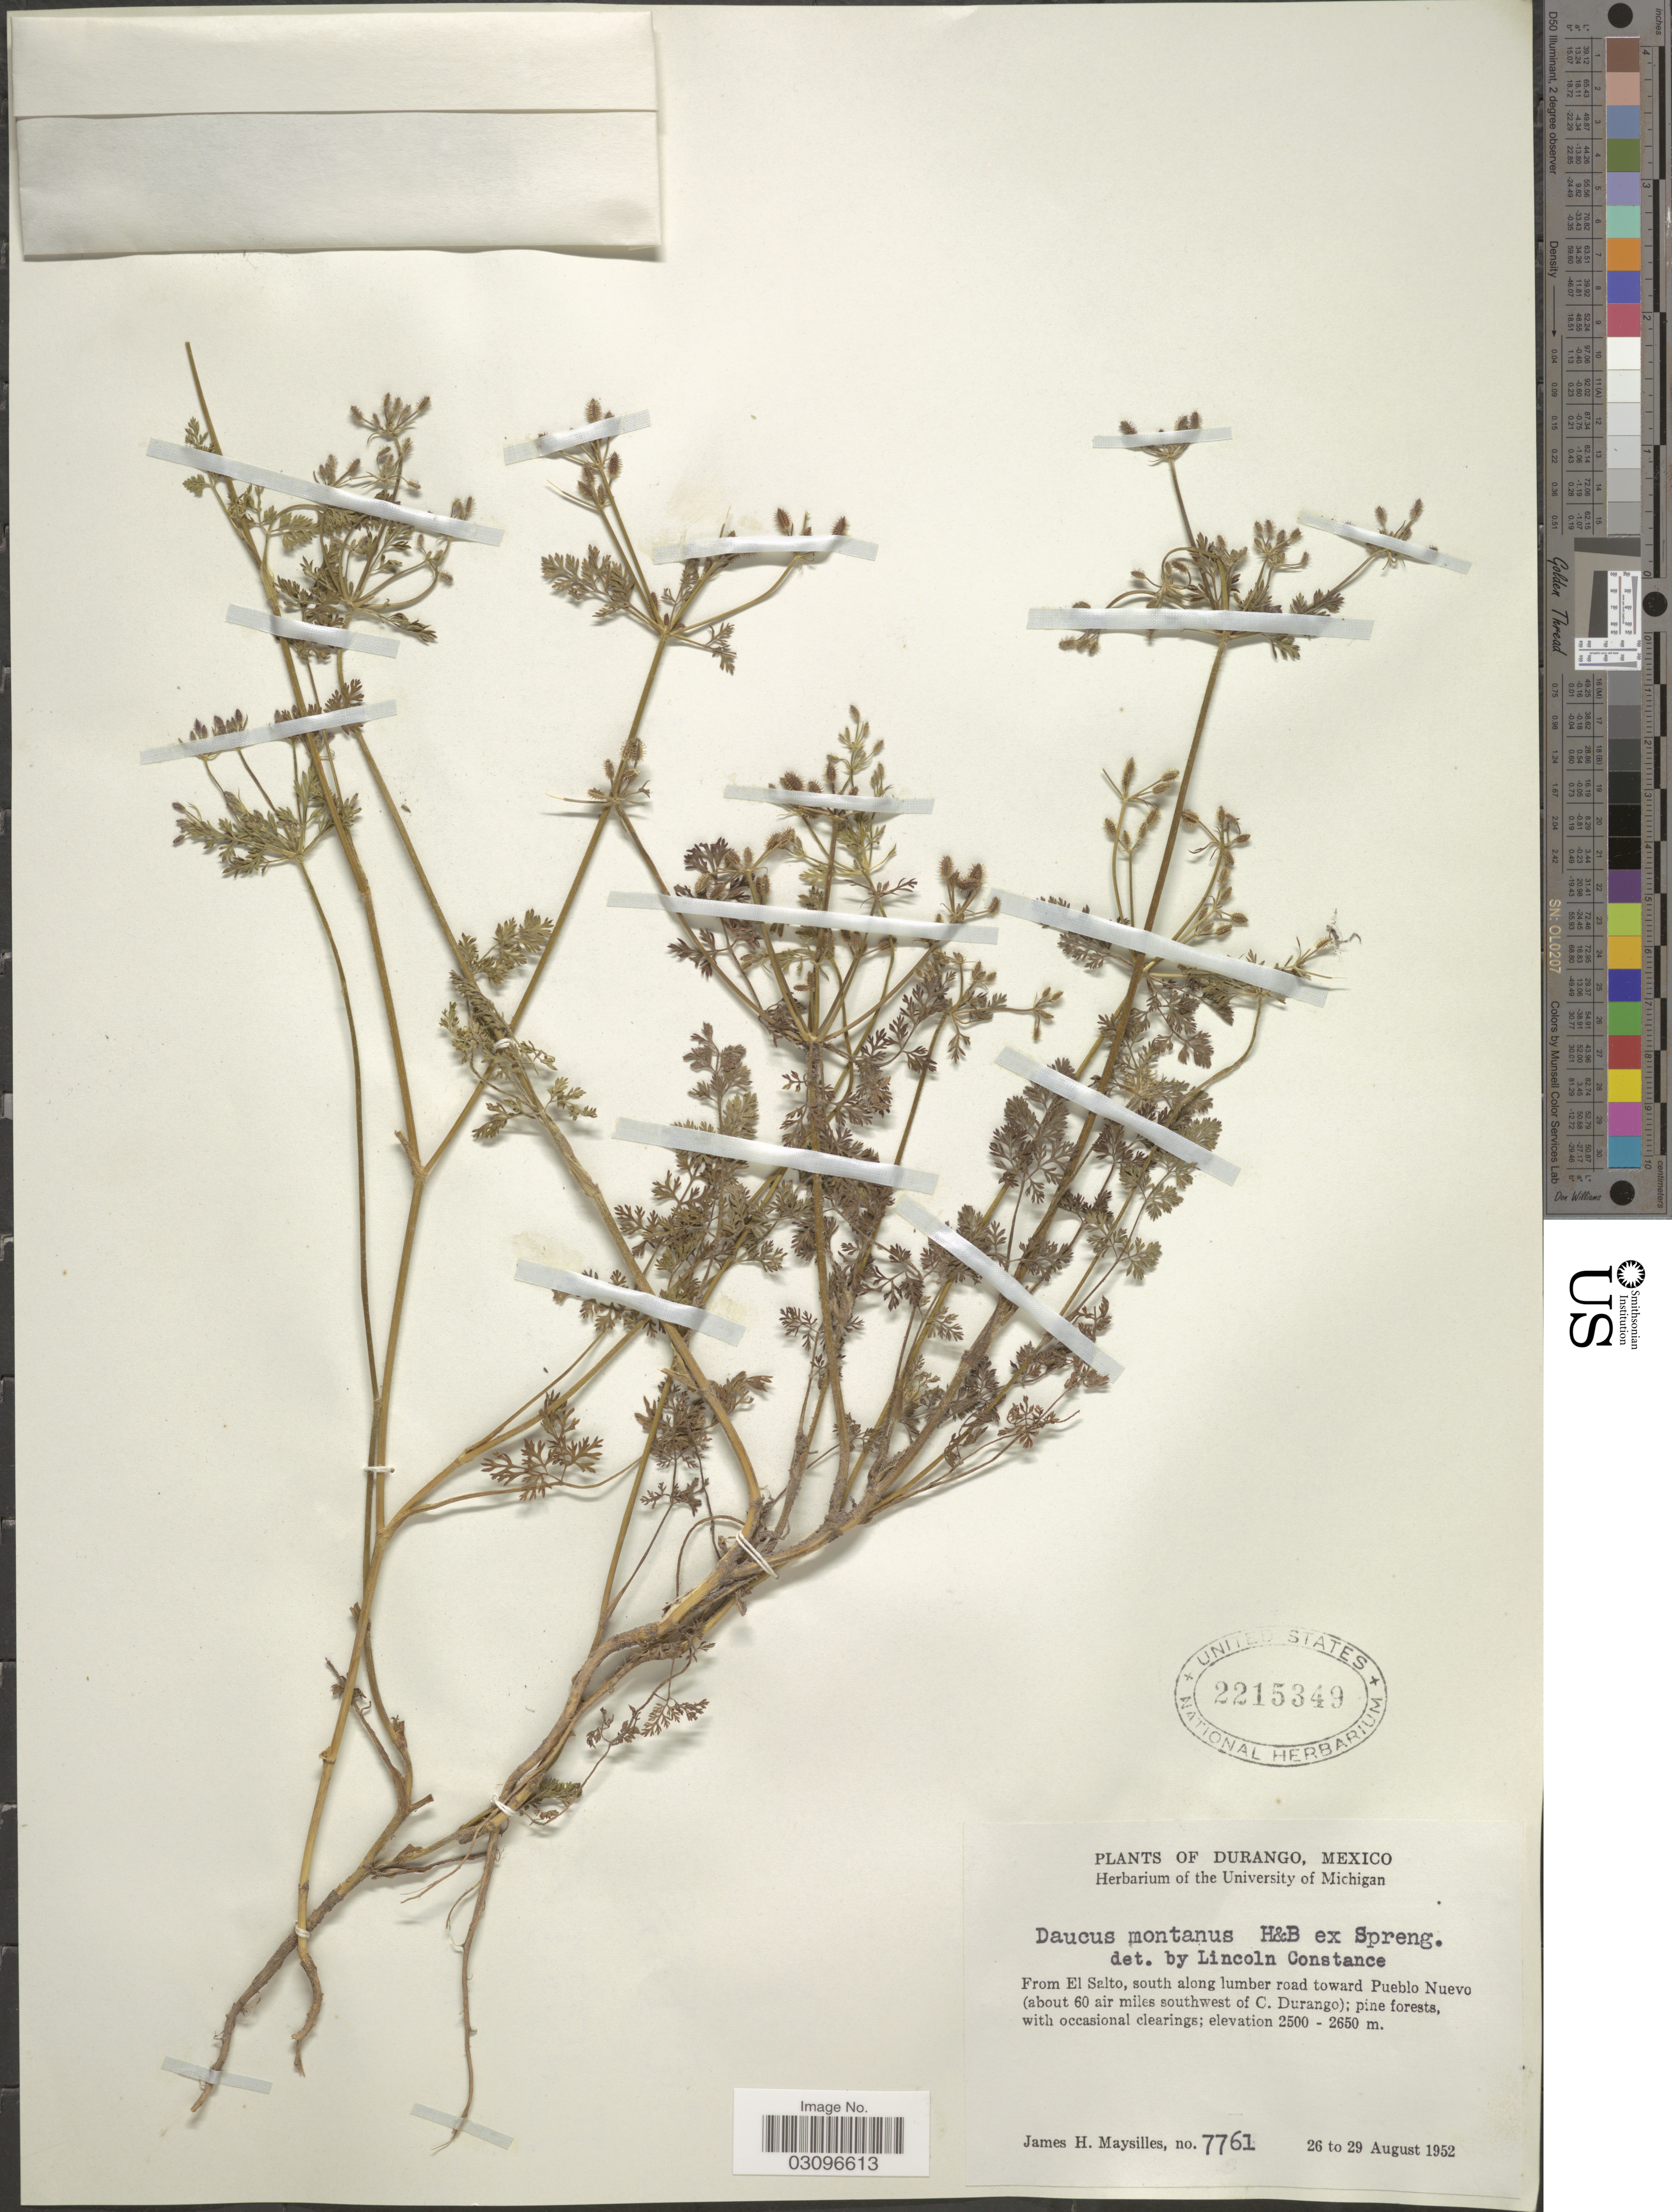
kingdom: Plantae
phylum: Tracheophyta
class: Magnoliopsida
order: Apiales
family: Apiaceae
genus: Daucus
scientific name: Daucus montanus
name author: Humb. & Bonpl. ex Spreng.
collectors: J. Maysilles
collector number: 7761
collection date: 1952-08-26/1952-08-29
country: Mexico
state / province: Durango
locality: From El Salto, south along lumber road toward Pueblo Nuevo (about 60 air miles southwest of C. Durango).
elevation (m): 2500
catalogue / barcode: US 2215349